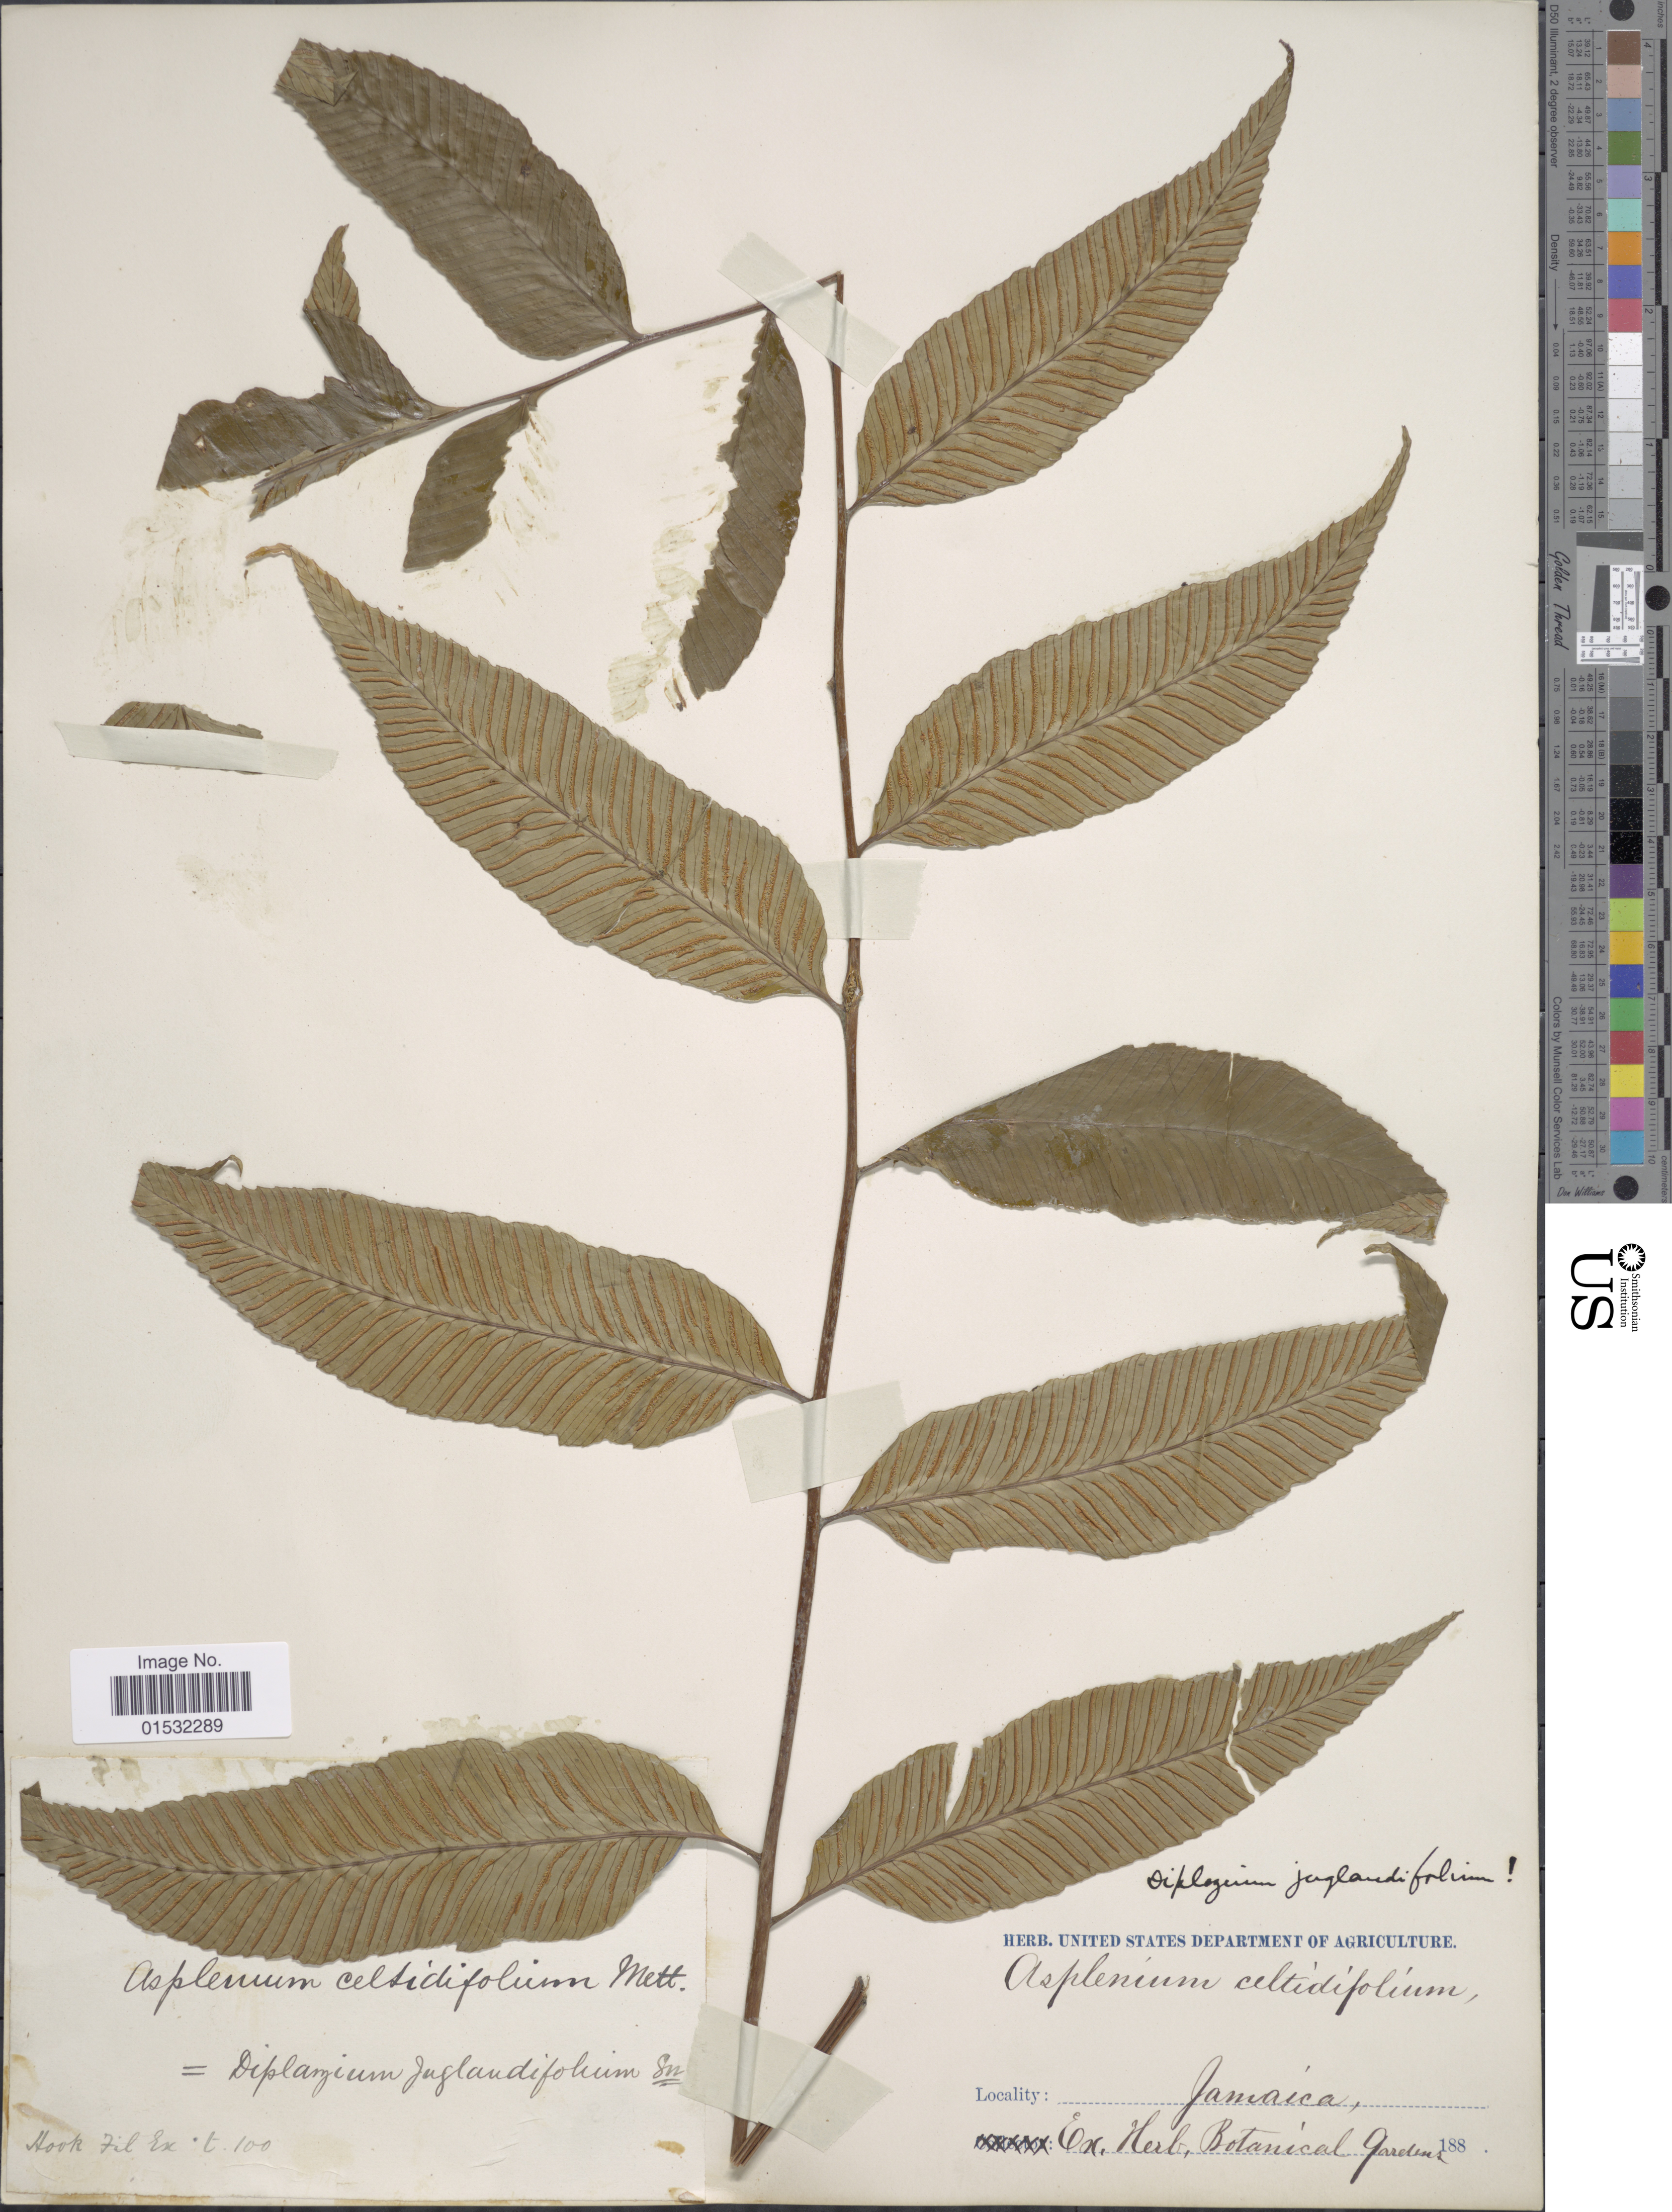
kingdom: Plantae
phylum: Tracheophyta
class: Polypodiopsida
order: Polypodiales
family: Athyriaceae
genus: Diplazium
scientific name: Diplazium flavescens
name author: (Mett.) Christ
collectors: ex herb. Bot. Gard.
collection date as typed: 188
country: Jamaica